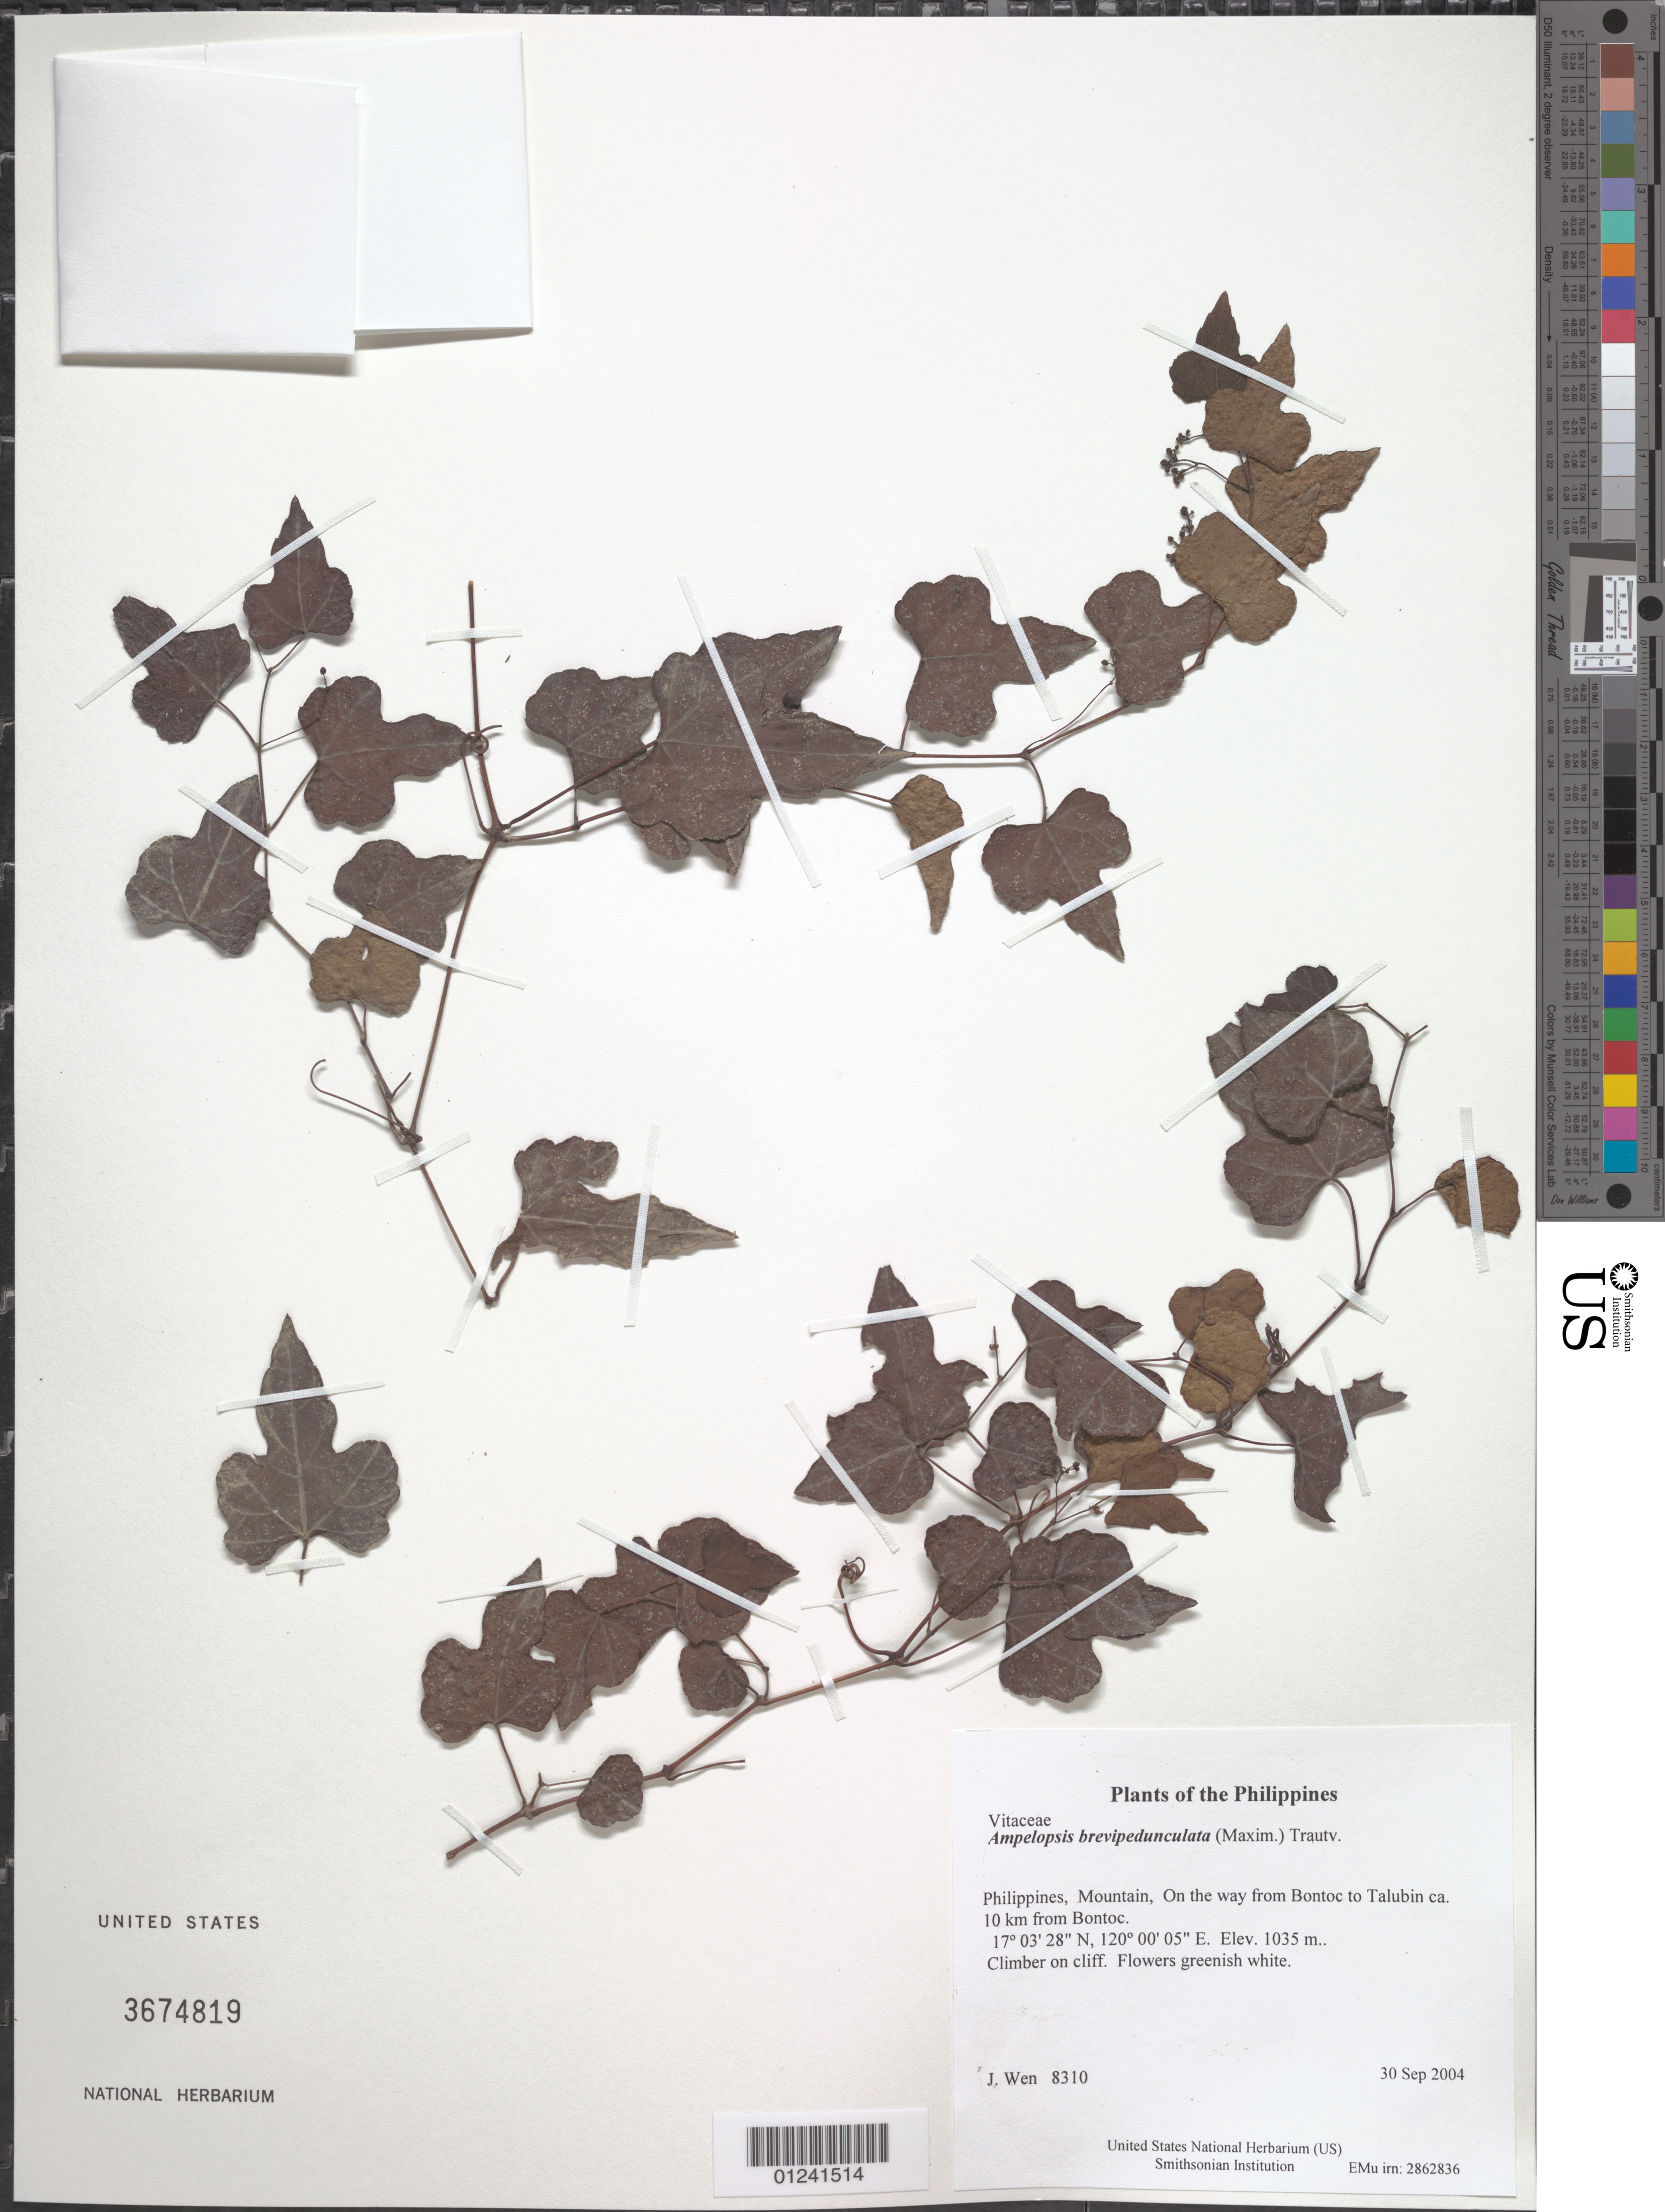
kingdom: Plantae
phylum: Tracheophyta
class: Magnoliopsida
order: Vitales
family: Vitaceae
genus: Ampelopsis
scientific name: Ampelopsis brevipedunculata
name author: (Maxim.) Trautv.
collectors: J. Wen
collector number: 8310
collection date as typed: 30 Sep 2004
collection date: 2004-09-30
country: Philippines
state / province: Cordillera (Administrative Region)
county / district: Mountain province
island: Luzon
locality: On the way from Bontoc to Talubin ca. 10 km from Bontoc.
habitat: On dry cliff.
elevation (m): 1035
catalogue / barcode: US 3674819